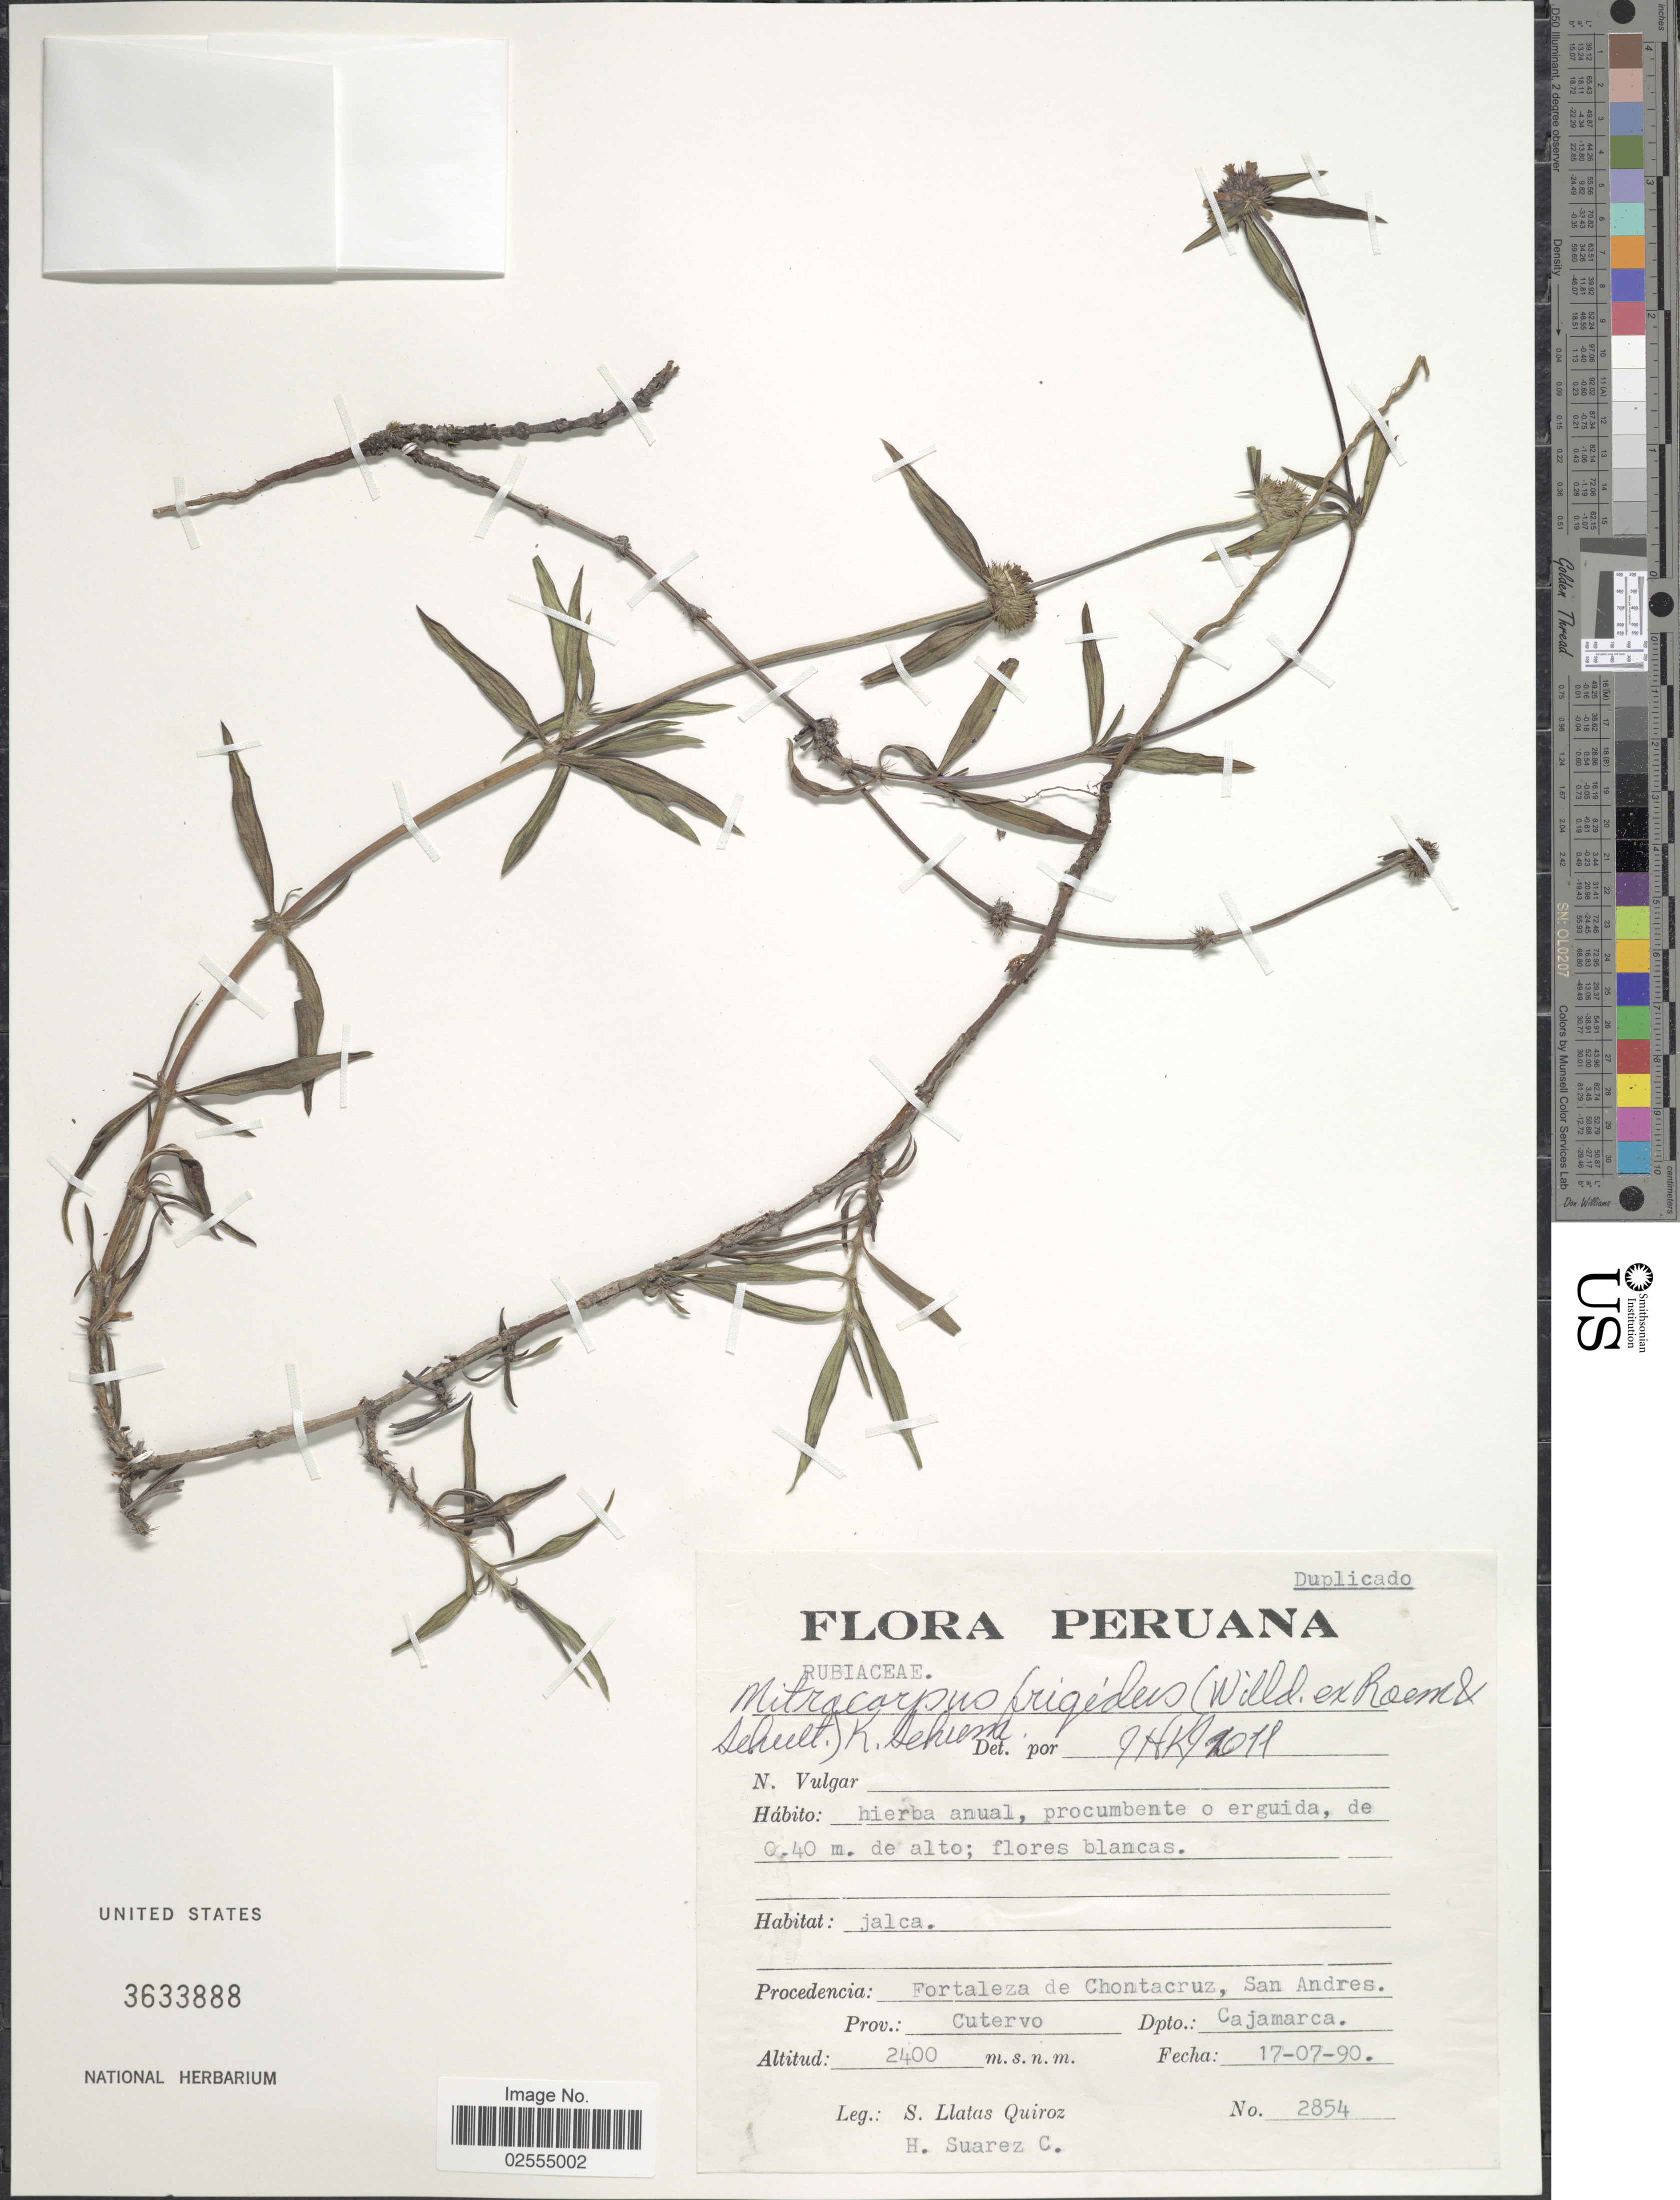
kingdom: Plantae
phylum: Tracheophyta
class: Magnoliopsida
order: Gentianales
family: Rubiaceae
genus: Mitracarpus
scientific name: Mitracarpus frigidus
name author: (Willd. ex Roem. & Schult.) K. Schum.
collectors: S. Llatas Quiroz & H. Suarez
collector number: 2854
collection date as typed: Transcribed d/m/y: 17/7/90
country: Peru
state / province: Cajamarca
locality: Fortaleza de Chontacruz, San Andres. Prov.: Cutervo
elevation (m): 2400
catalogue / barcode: US 3633888